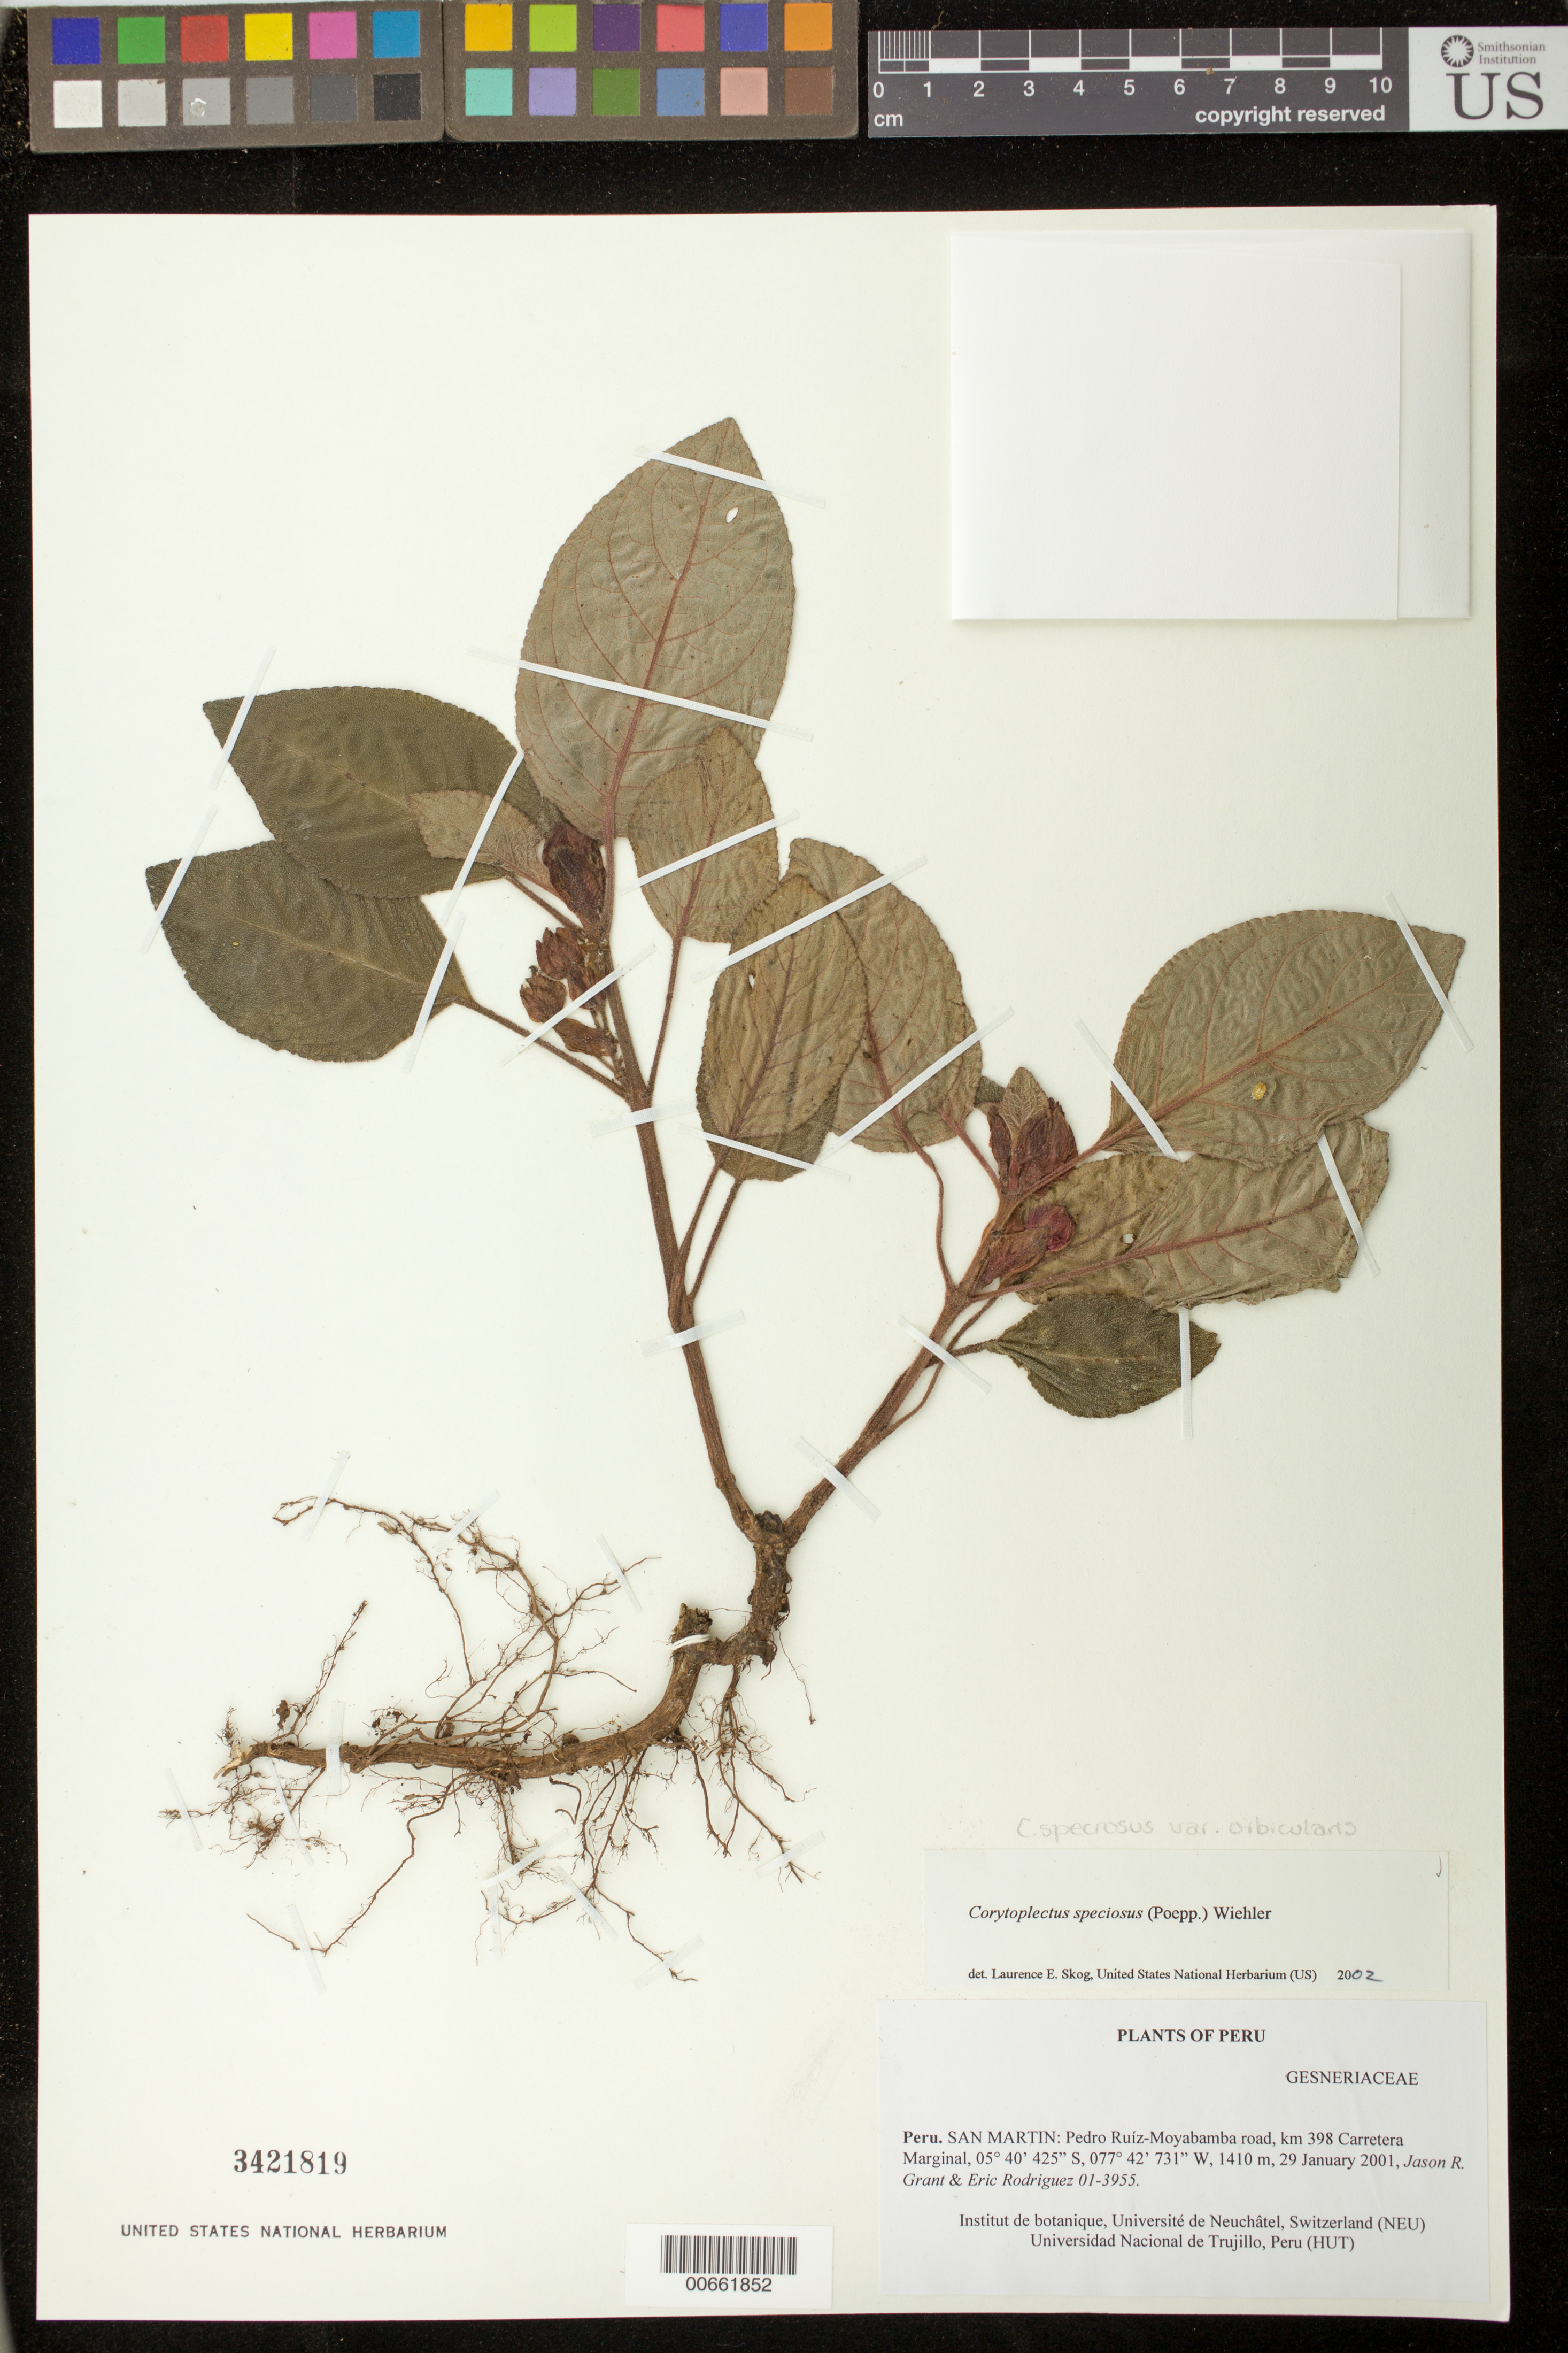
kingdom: Plantae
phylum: Tracheophyta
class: Magnoliopsida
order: Lamiales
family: Gesneriaceae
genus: Corytoplectus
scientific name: Corytoplectus speciosus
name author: (Poepp.) Wiehler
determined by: Skog, Laurence E.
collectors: J. R. Grant & E. Rodriguez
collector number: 01- 3955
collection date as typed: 29 Jan 2001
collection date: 2001-01-29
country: Peru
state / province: San Martín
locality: Pedro Ruíz-Moyabamba road, km 398 Carretera Marginal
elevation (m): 1410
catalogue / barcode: US 3421819